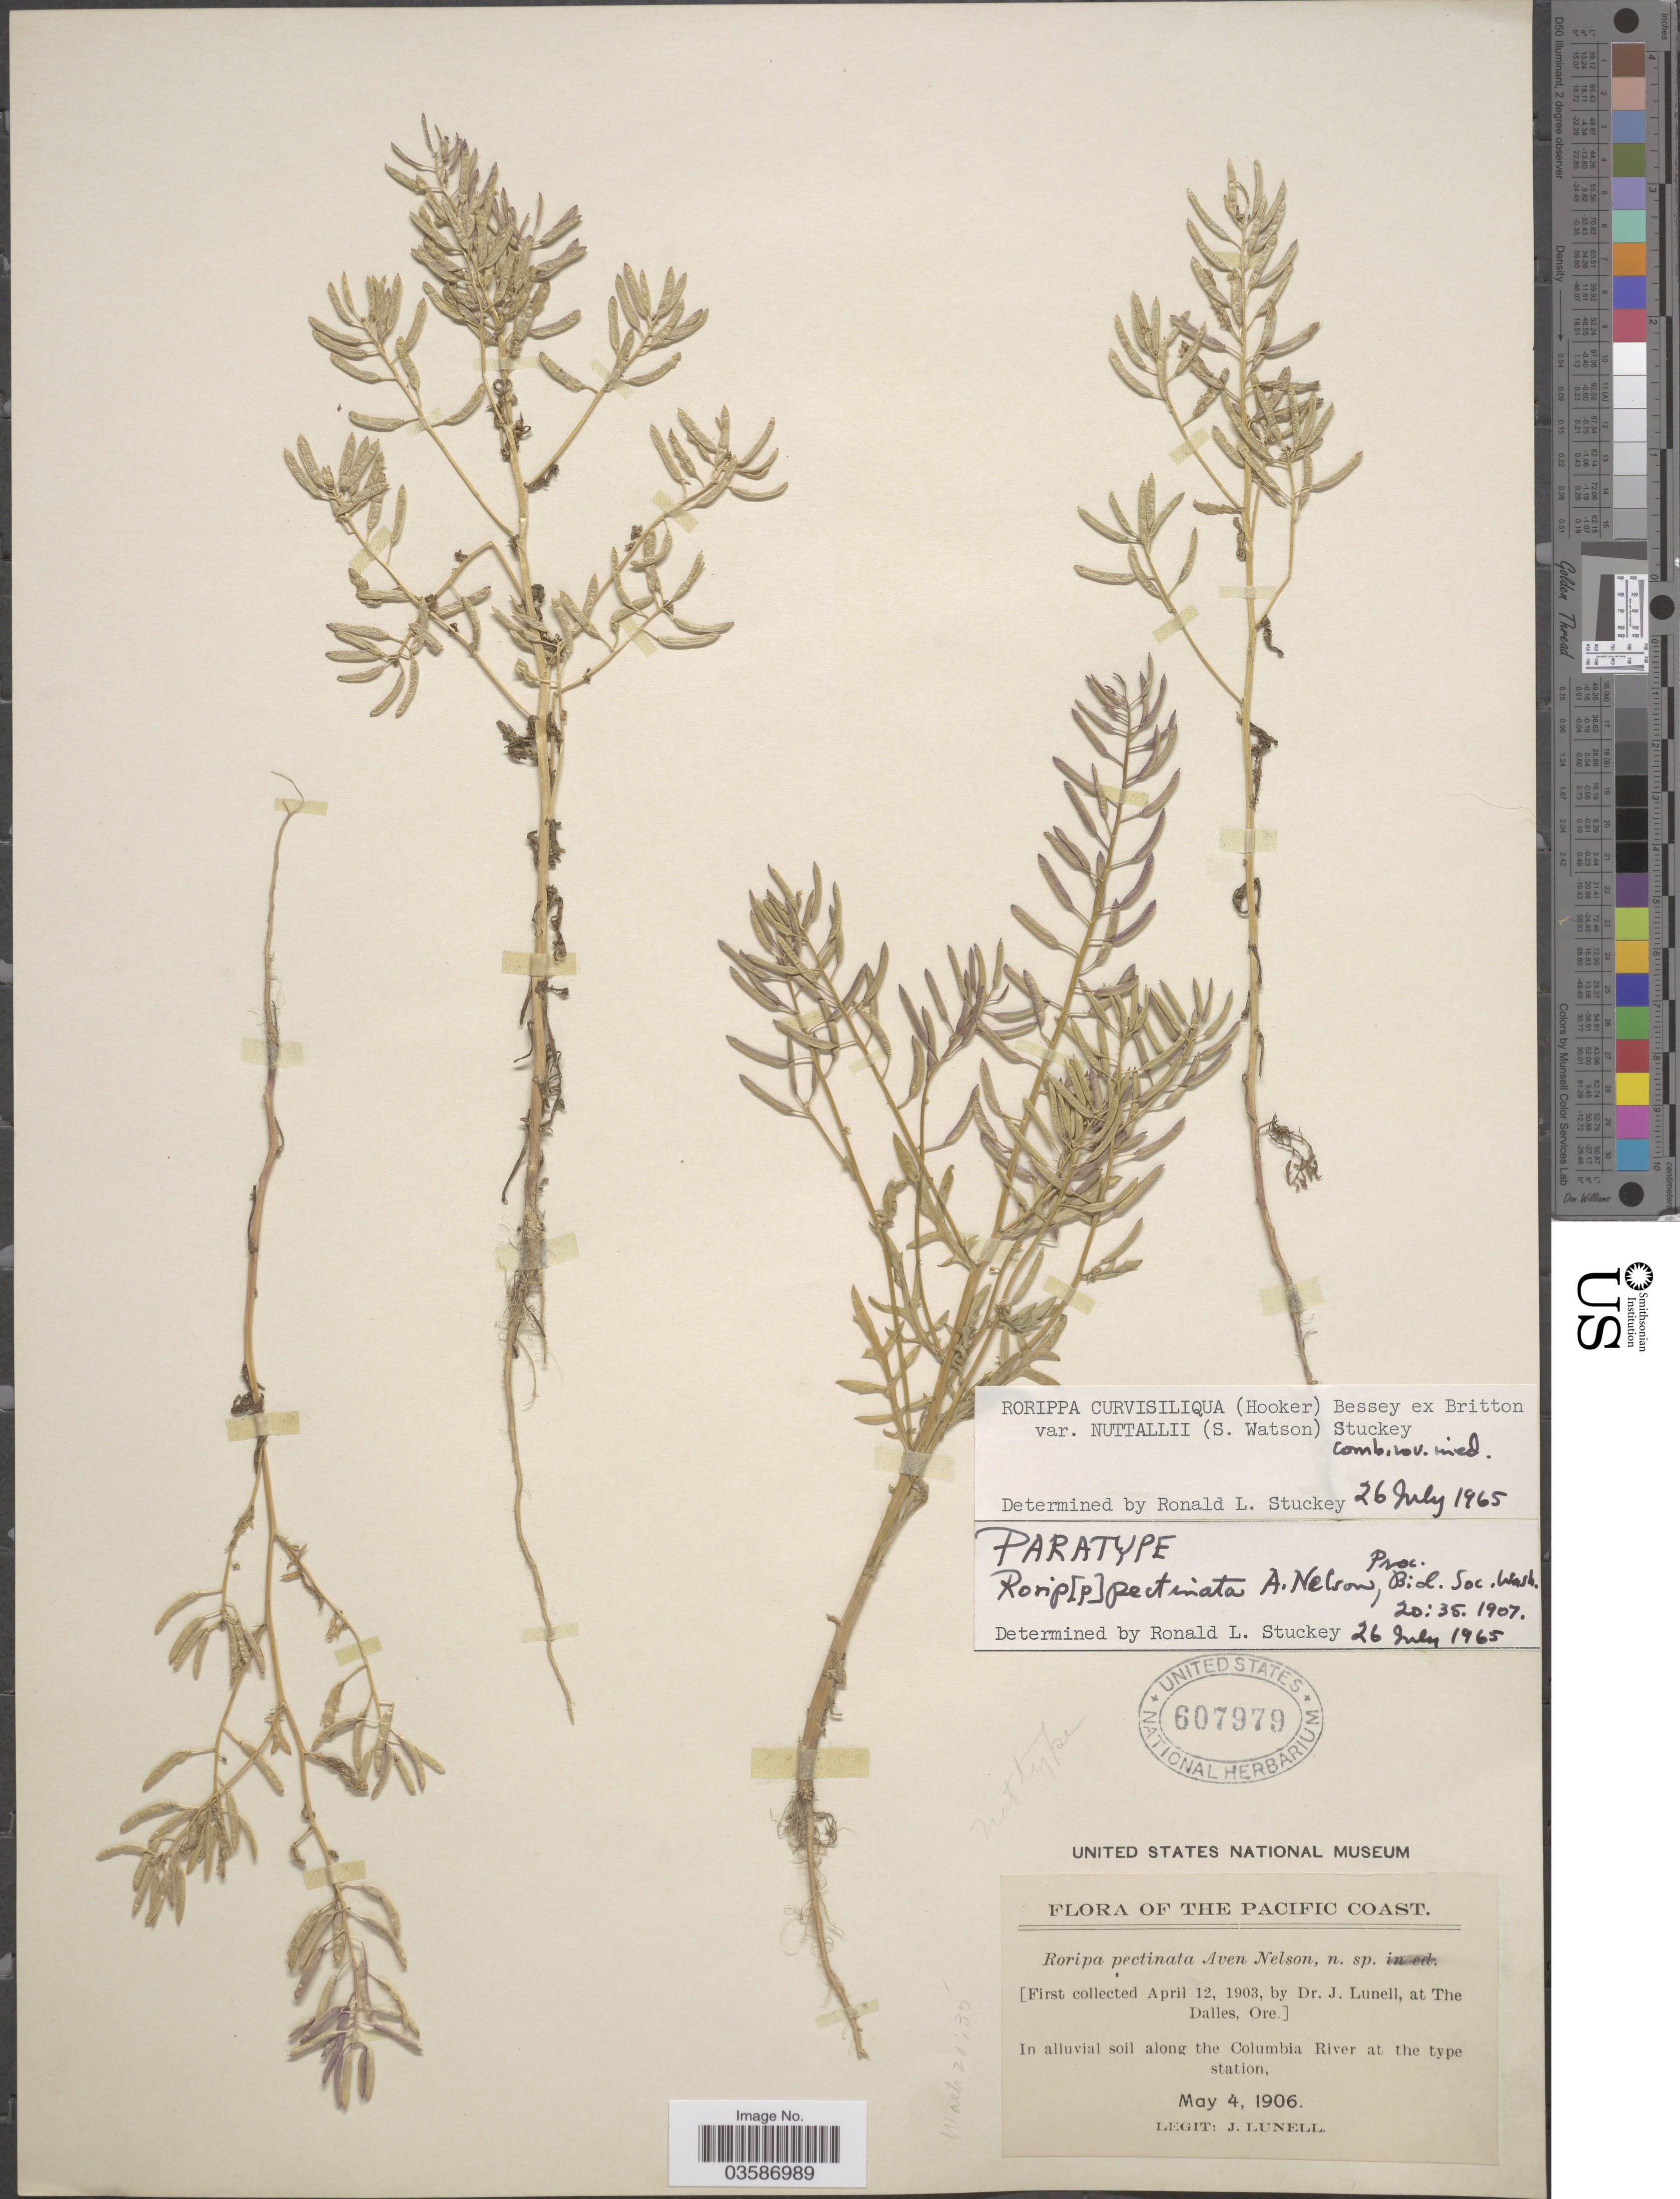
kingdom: Plantae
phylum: Tracheophyta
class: Magnoliopsida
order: Brassicales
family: Brassicaceae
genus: Rorippa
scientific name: Rorippa curvisiliqua var. nuttallii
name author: (S. Watson) Stuckey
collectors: J. Lunell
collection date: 1906-05-04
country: United States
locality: The Pacific Coast. Along the Columbia River at the type station.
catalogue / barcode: US 607979